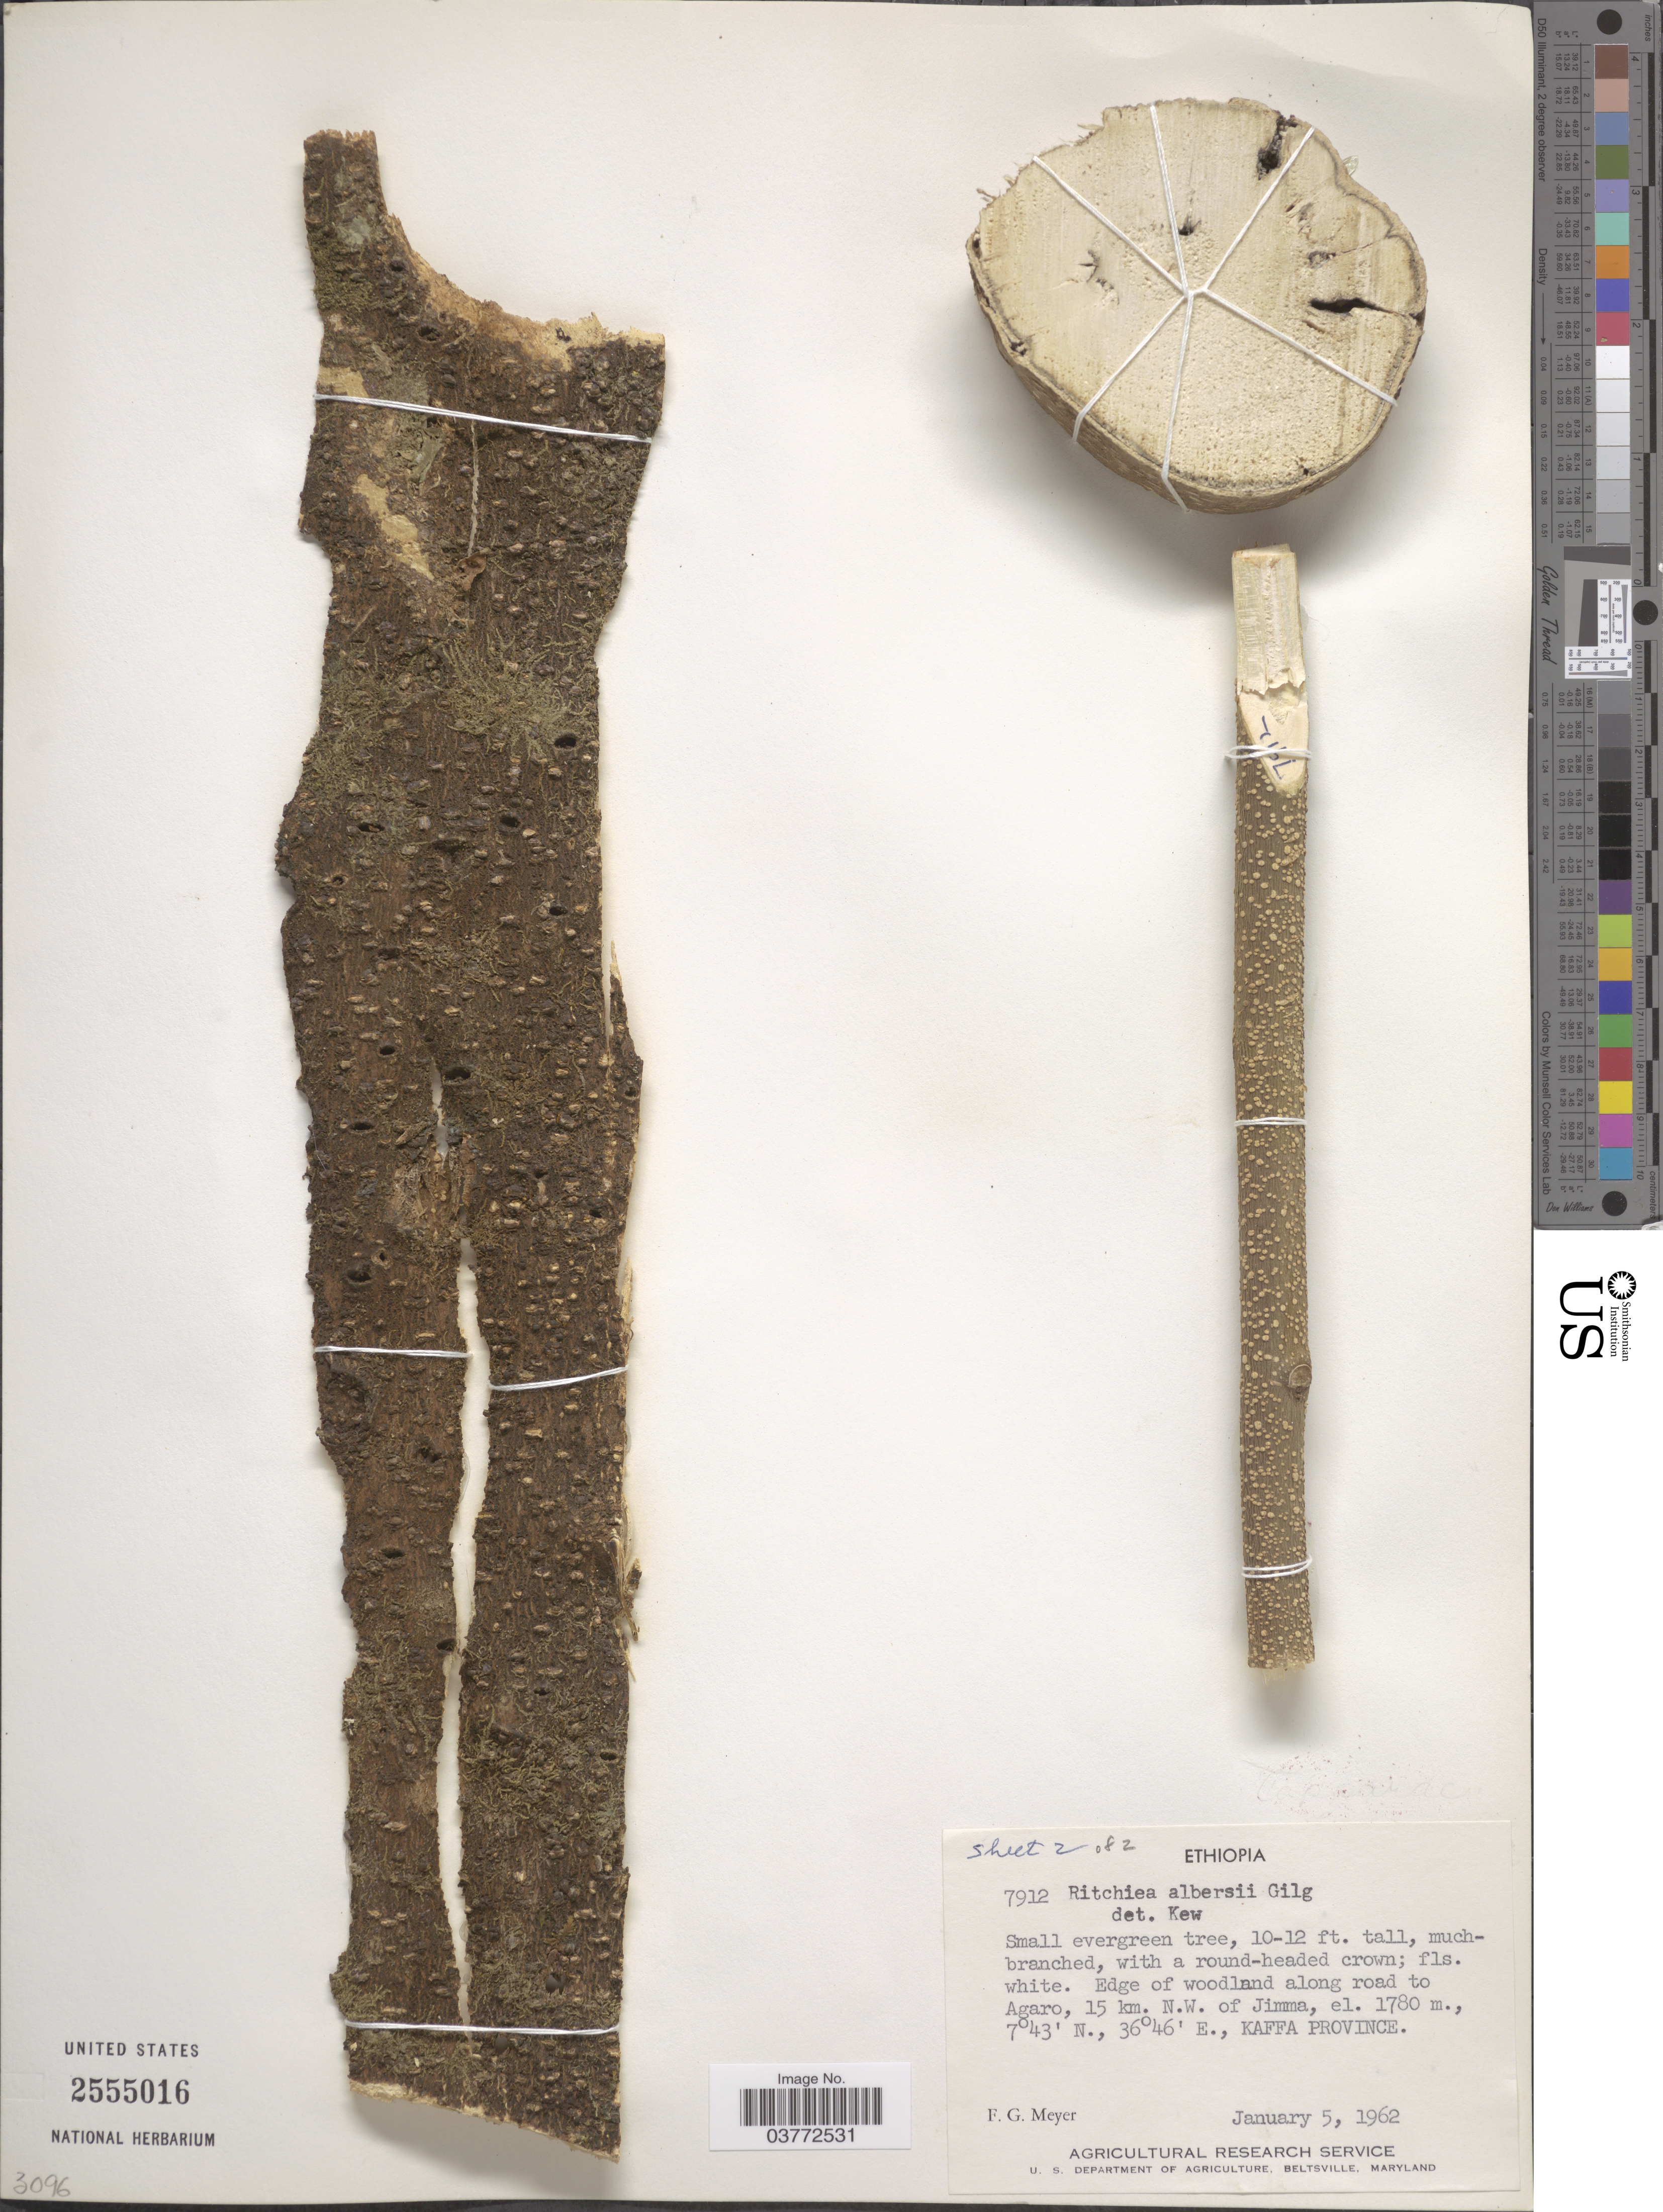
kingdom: Plantae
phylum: Tracheophyta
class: Magnoliopsida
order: Brassicales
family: Capparaceae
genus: Ritchiea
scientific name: Ritchiea albersii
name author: Gilg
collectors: F. G. Meyer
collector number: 7912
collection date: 1962-01-05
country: Ethiopia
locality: Edge of woodland along road to Agaro, 15 km. N.W. of Jimma, Kaffa Province.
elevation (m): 1780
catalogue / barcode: US 2555016